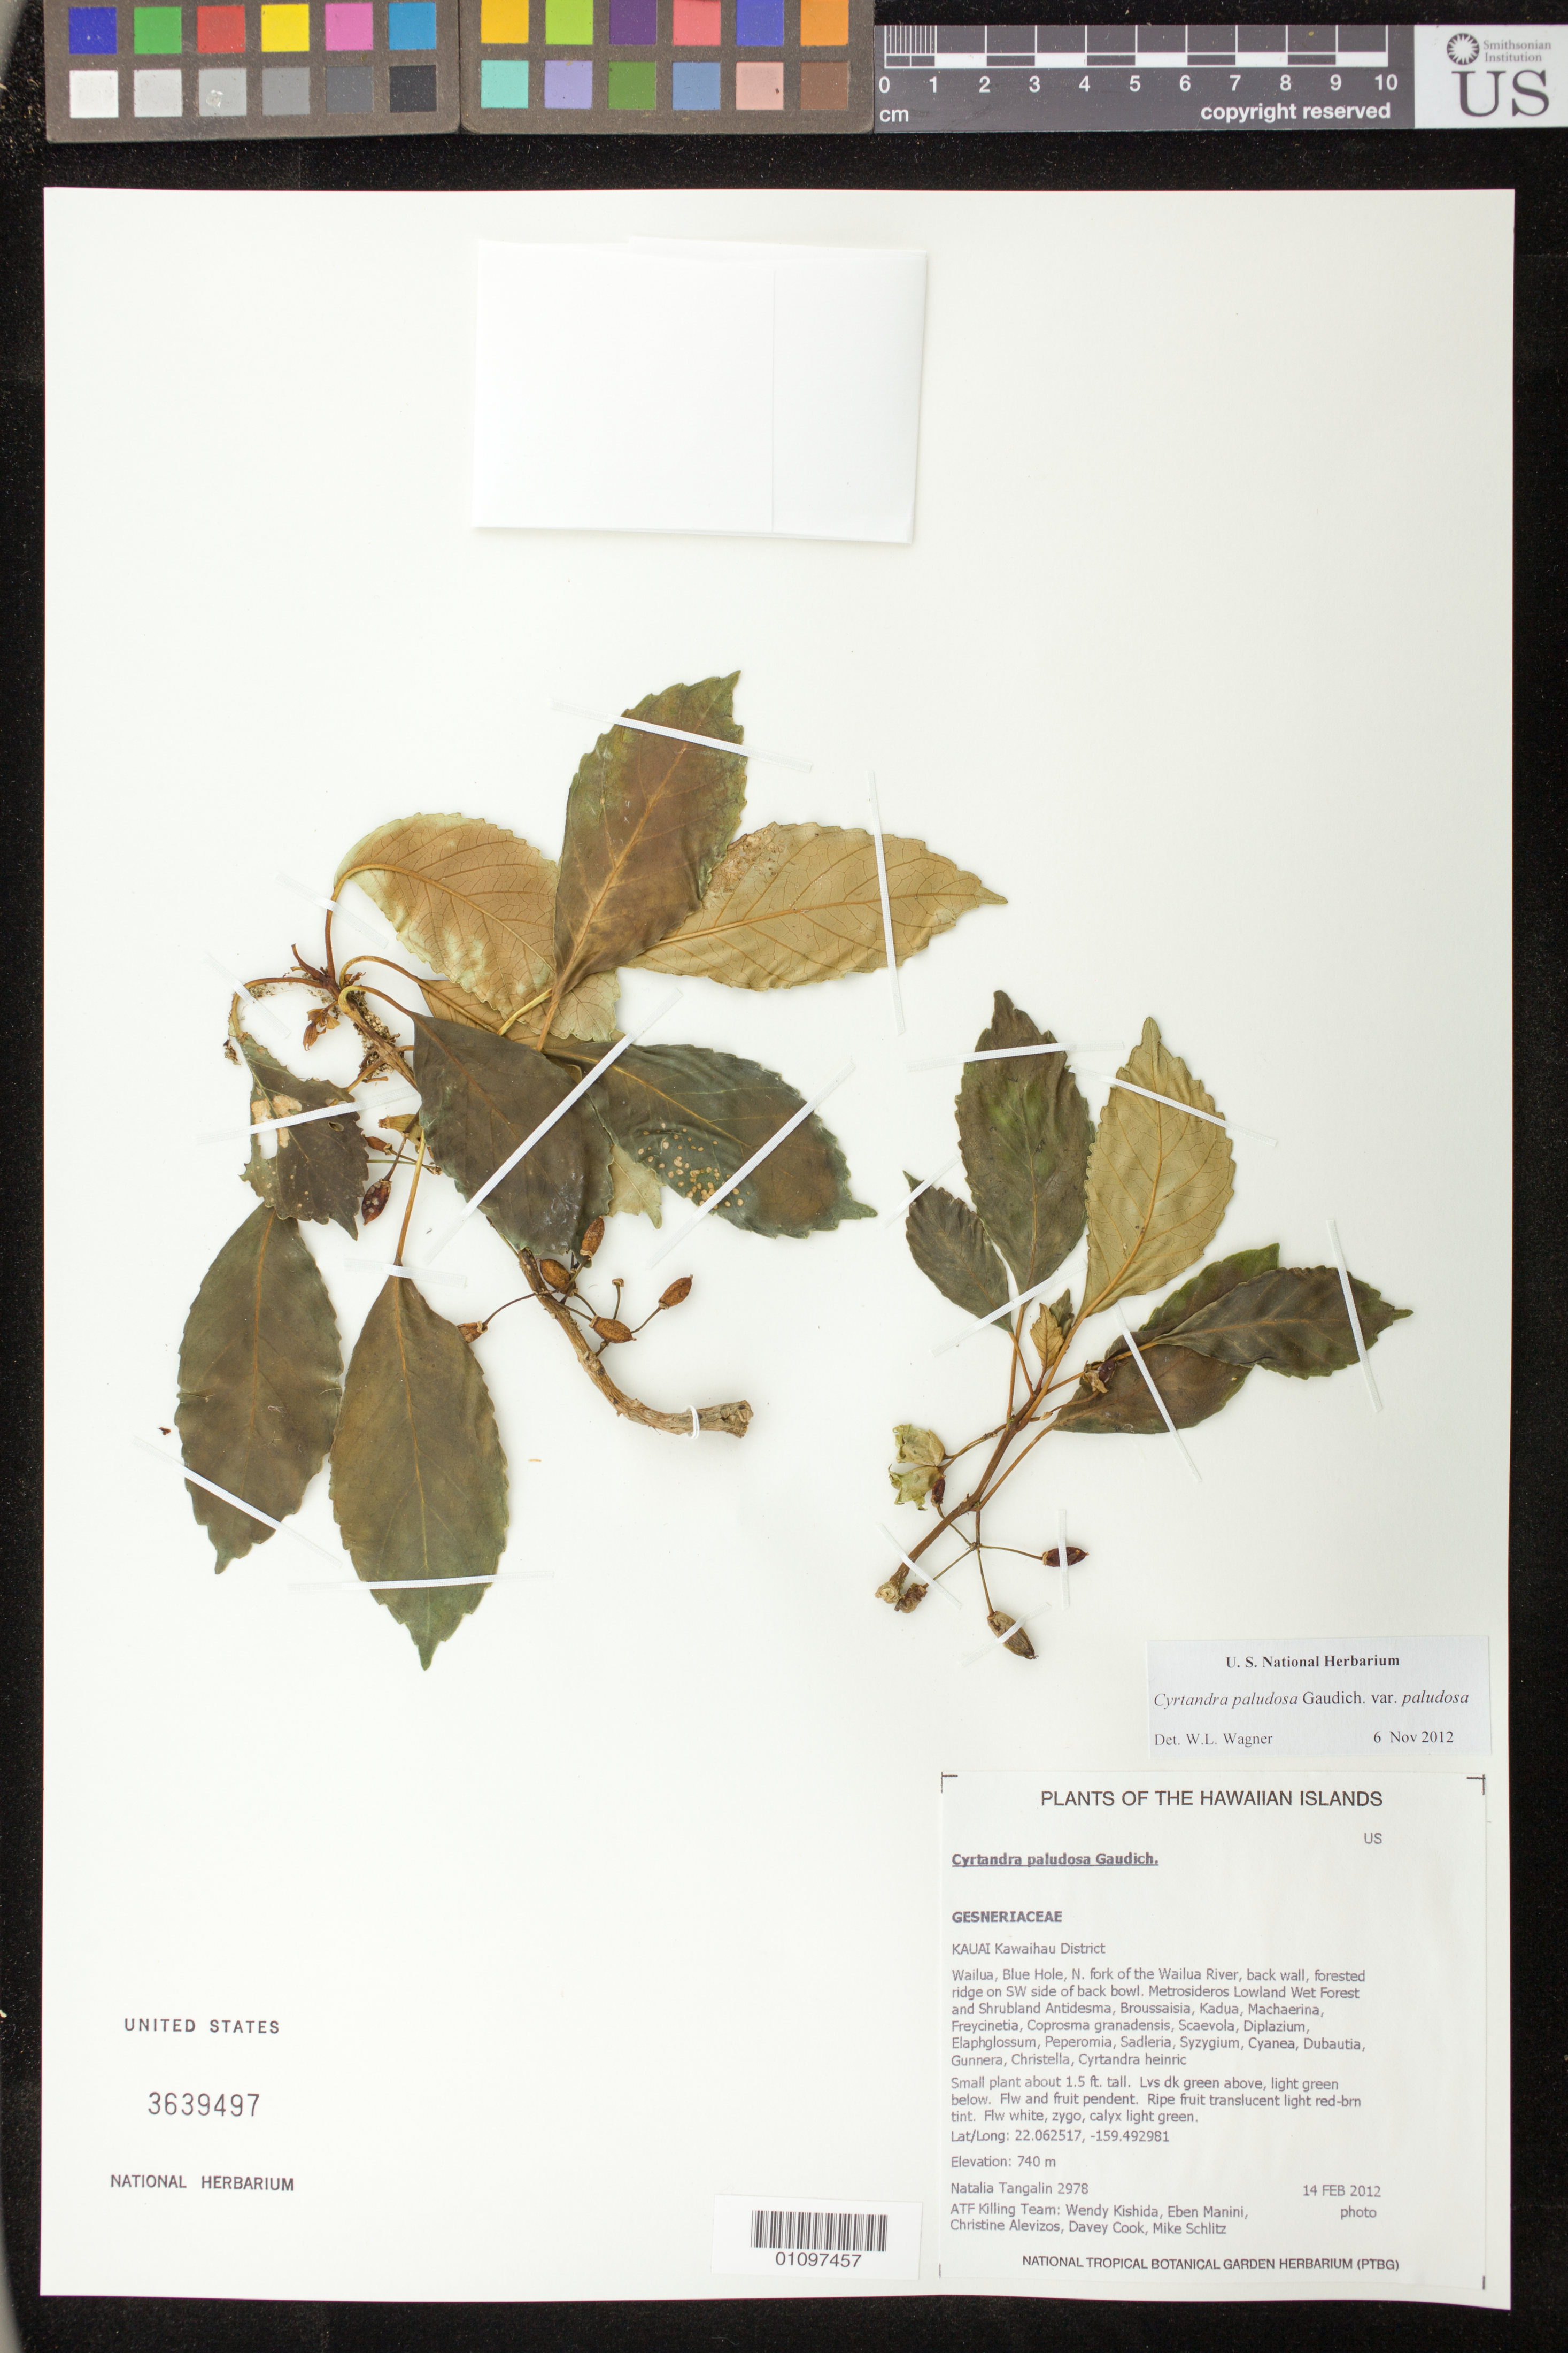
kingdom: Plantae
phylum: Tracheophyta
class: Magnoliopsida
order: Lamiales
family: Gesneriaceae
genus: Cyrtandra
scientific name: Cyrtandra paludosa var. paludosa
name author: Gaudich.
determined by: Wagner, W. L., (BOT), Smithsonian Institution - National Museum of Natural History (UNITED STATES)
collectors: N. Tangalin & C. Alevizos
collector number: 2978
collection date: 2012-02-14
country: United States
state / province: Hawaii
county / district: Kauai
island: Kaua'i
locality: Kawaihau District, Wailua, Blue Hole, N. fork of the Wailua River, back wall, forested ridge on SW side of back bowl.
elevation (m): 740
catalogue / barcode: US 3639497